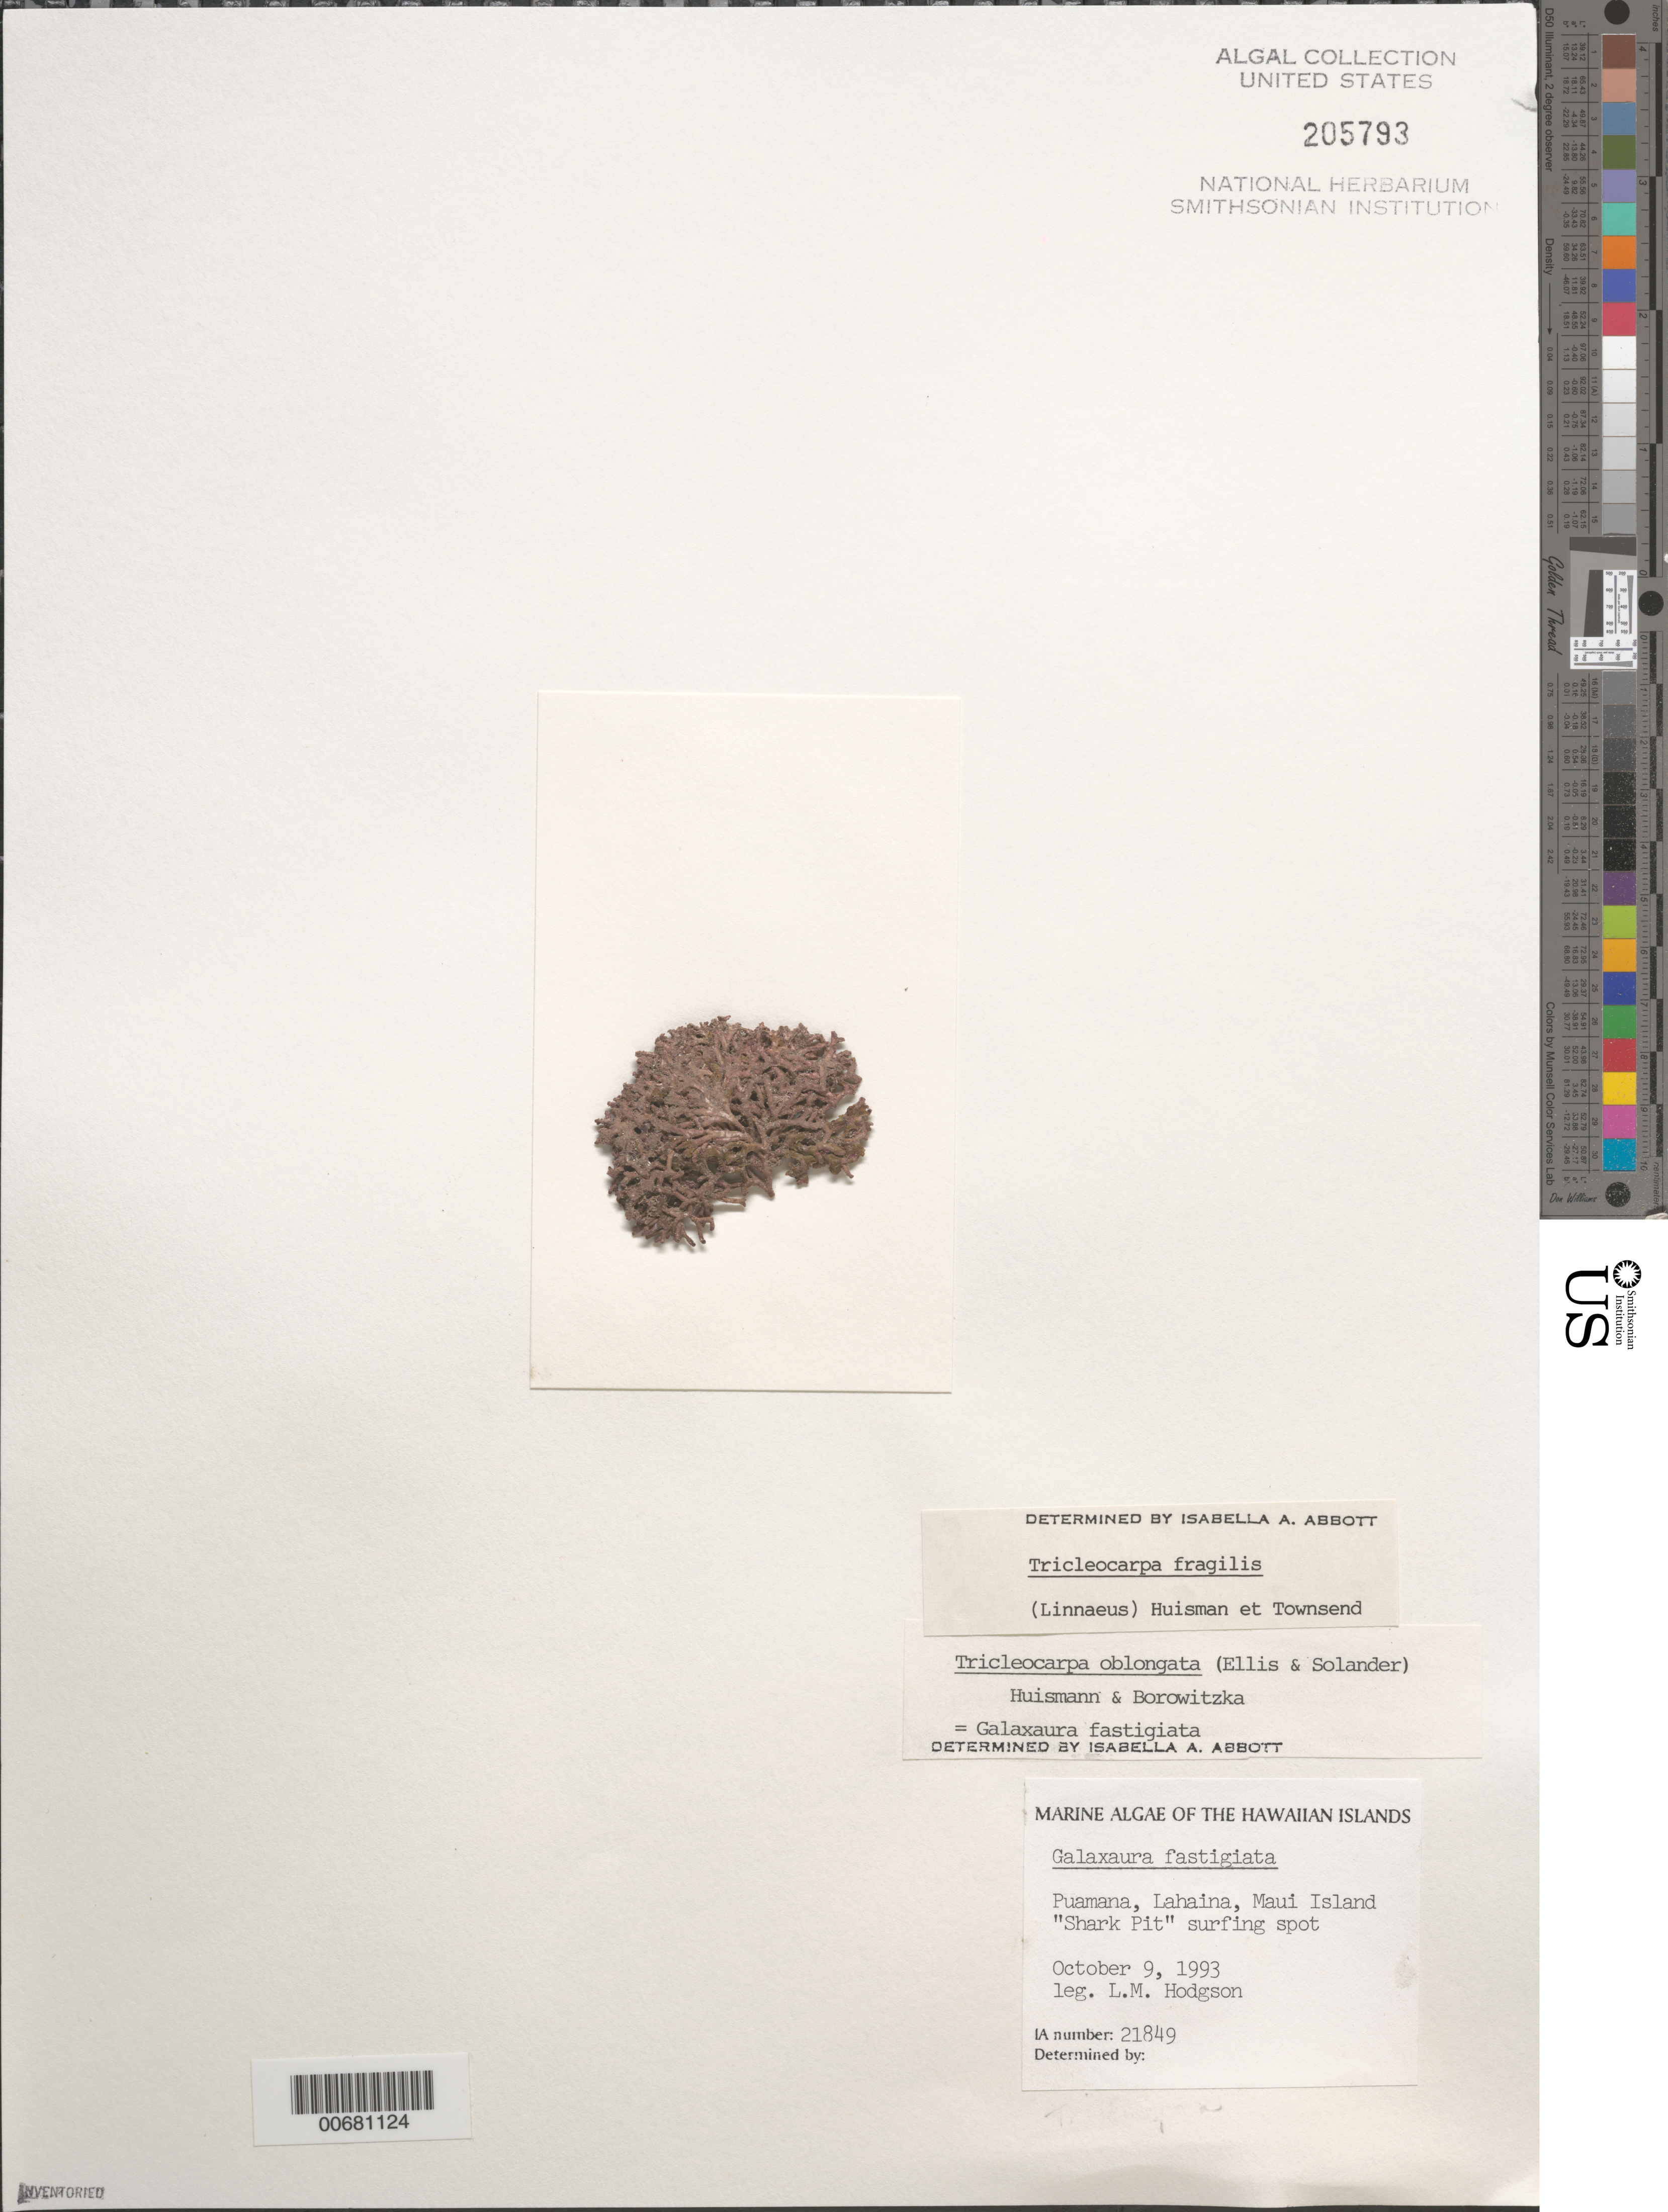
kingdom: Plantae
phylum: Rhodophyta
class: Florideophyceae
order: Nemaliales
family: Galaxauraceae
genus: Tricleocarpa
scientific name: Tricleocarpa fragilis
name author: (L.) Huisman & R.A. Towns.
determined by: Abbott, Isabella A.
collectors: L. M. Hodgson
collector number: IAA 21849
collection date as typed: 09 Oct 1993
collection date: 1993-10-09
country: United States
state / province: Hawaii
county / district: Maui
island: Maui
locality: Puamana, Lahaina, "Shark Pit" surfacing [surfing?] spot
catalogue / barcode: US 205793